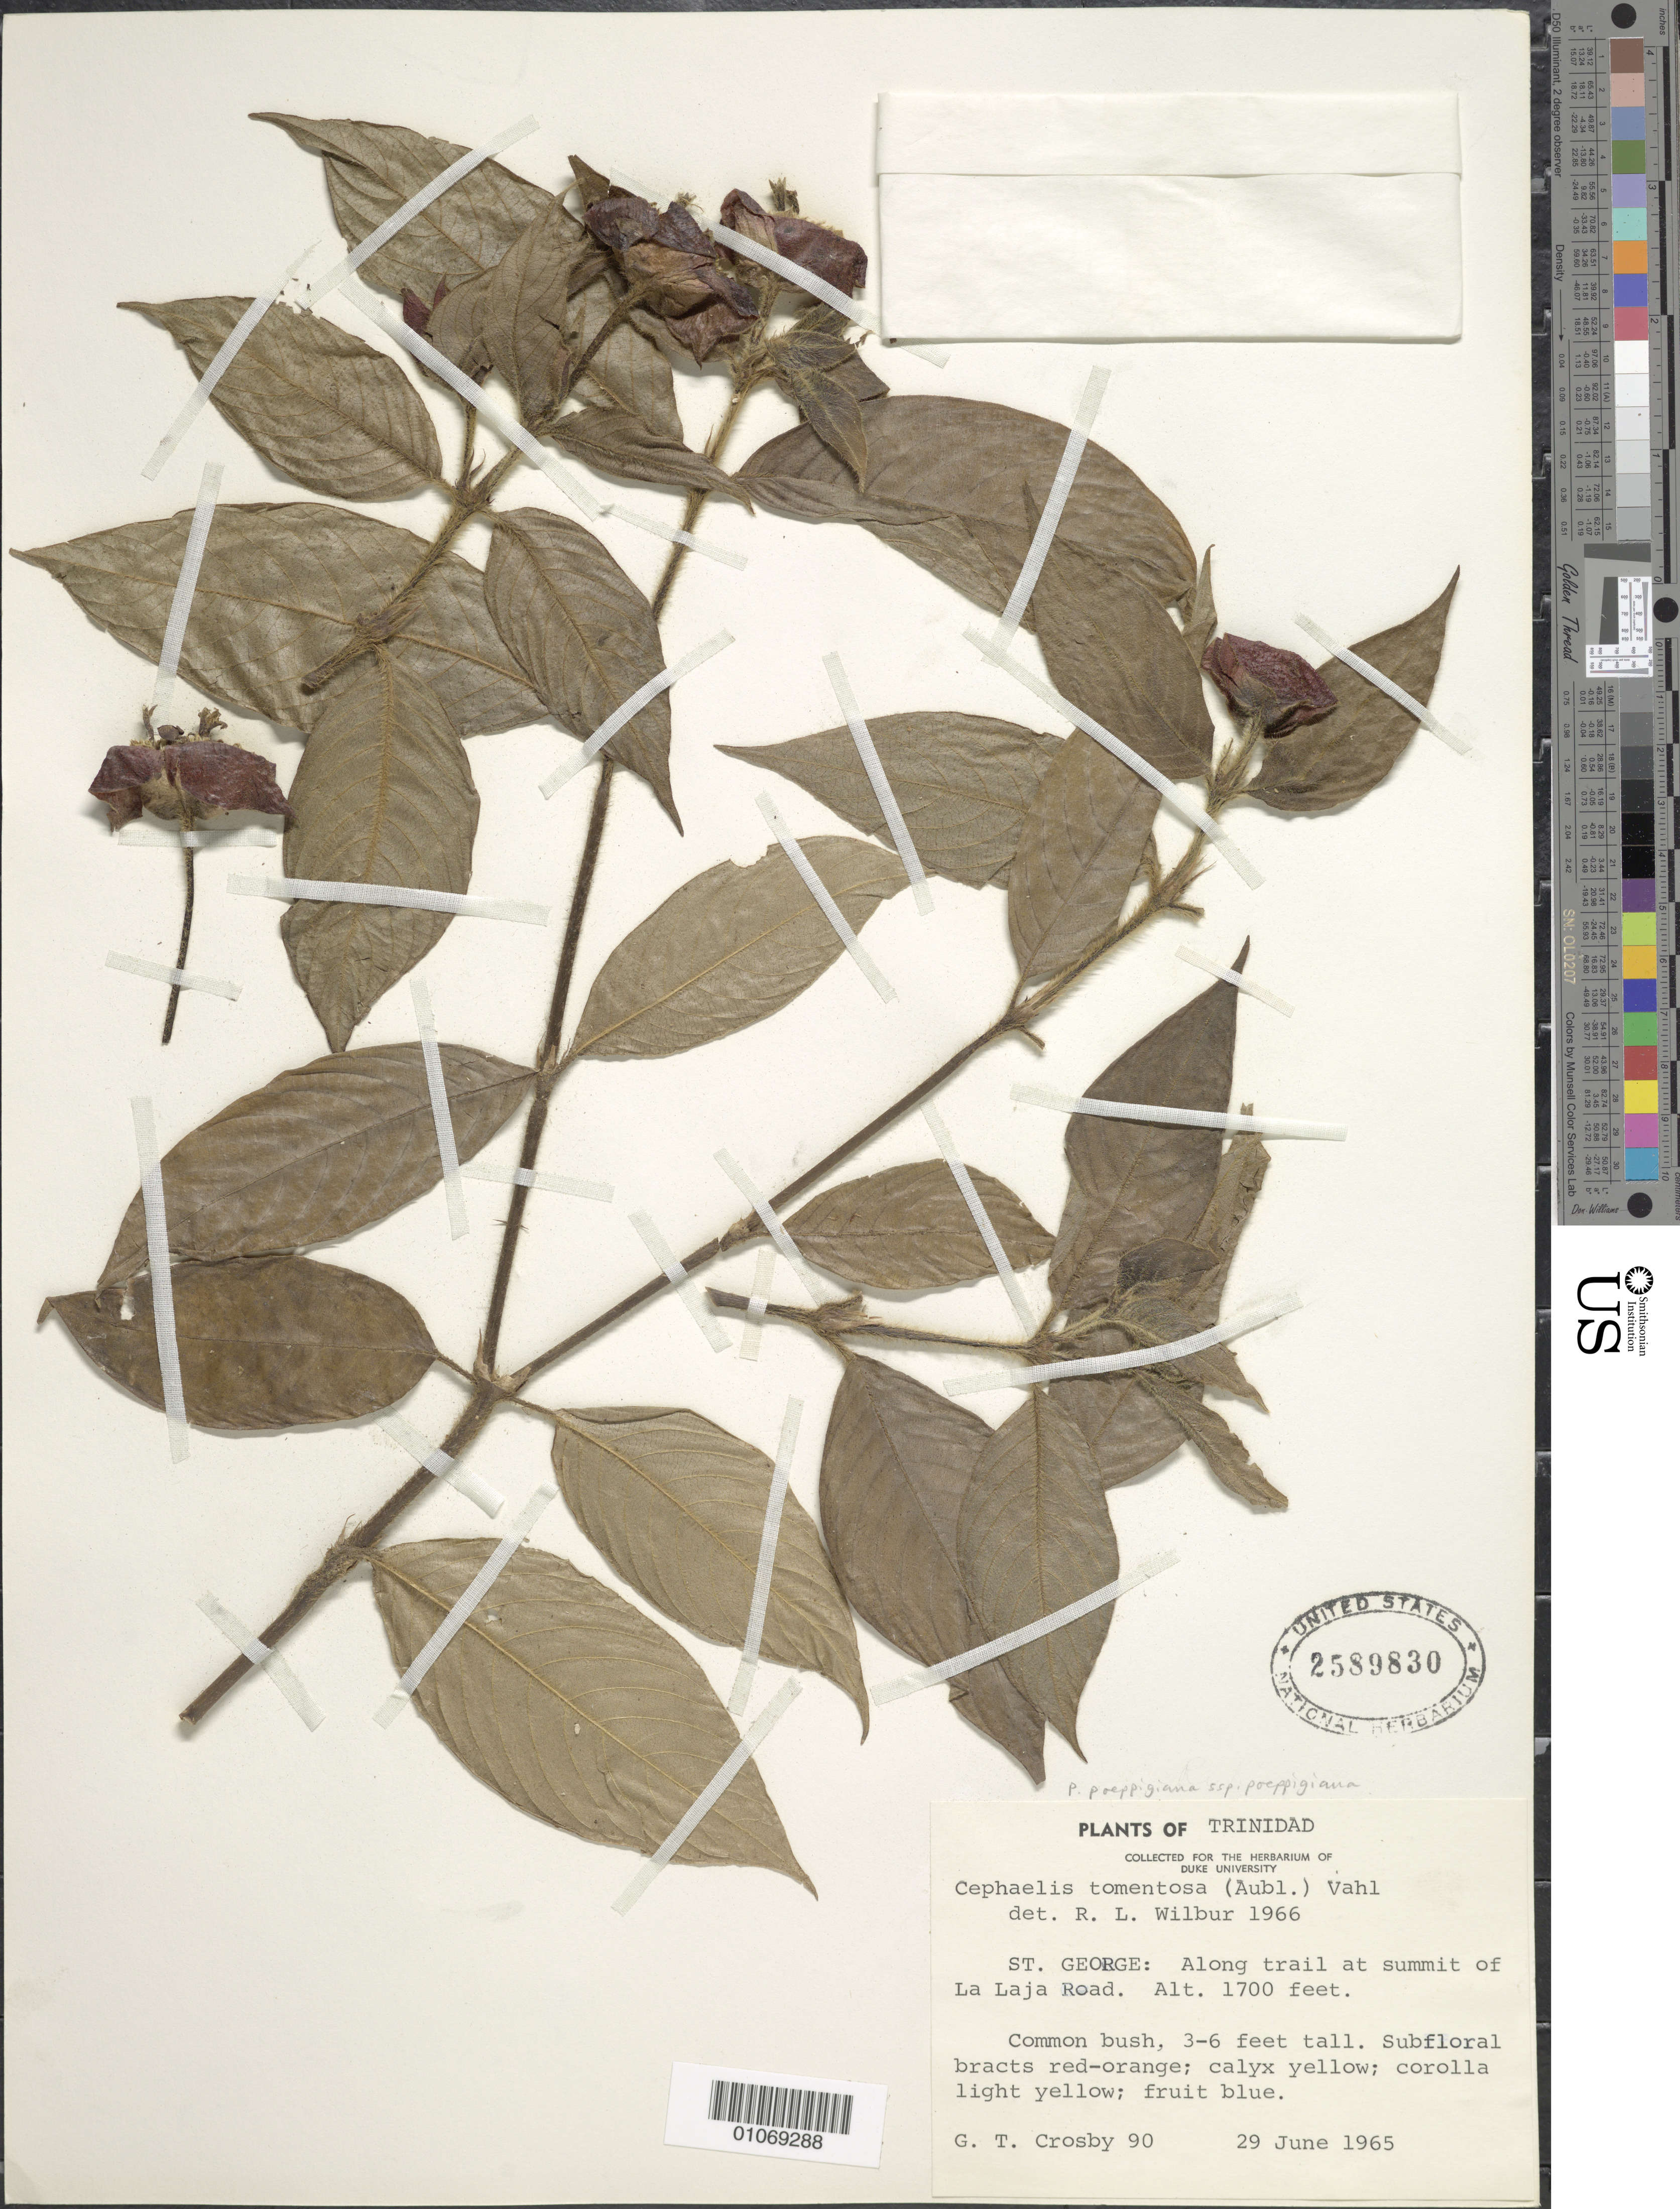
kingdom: Plantae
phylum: Tracheophyta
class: Magnoliopsida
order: Gentianales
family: Rubiaceae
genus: Cephaelis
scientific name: Cephaelis tomentosa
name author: (Aubl.) Vahl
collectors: G. T. Crosby & G. T. Crosby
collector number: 90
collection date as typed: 29 Jun 1965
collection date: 1965-06-29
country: Trinidad and Tobago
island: Trinidad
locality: St. George: Along trail at summit of La Laja Road.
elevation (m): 518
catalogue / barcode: US 2589830